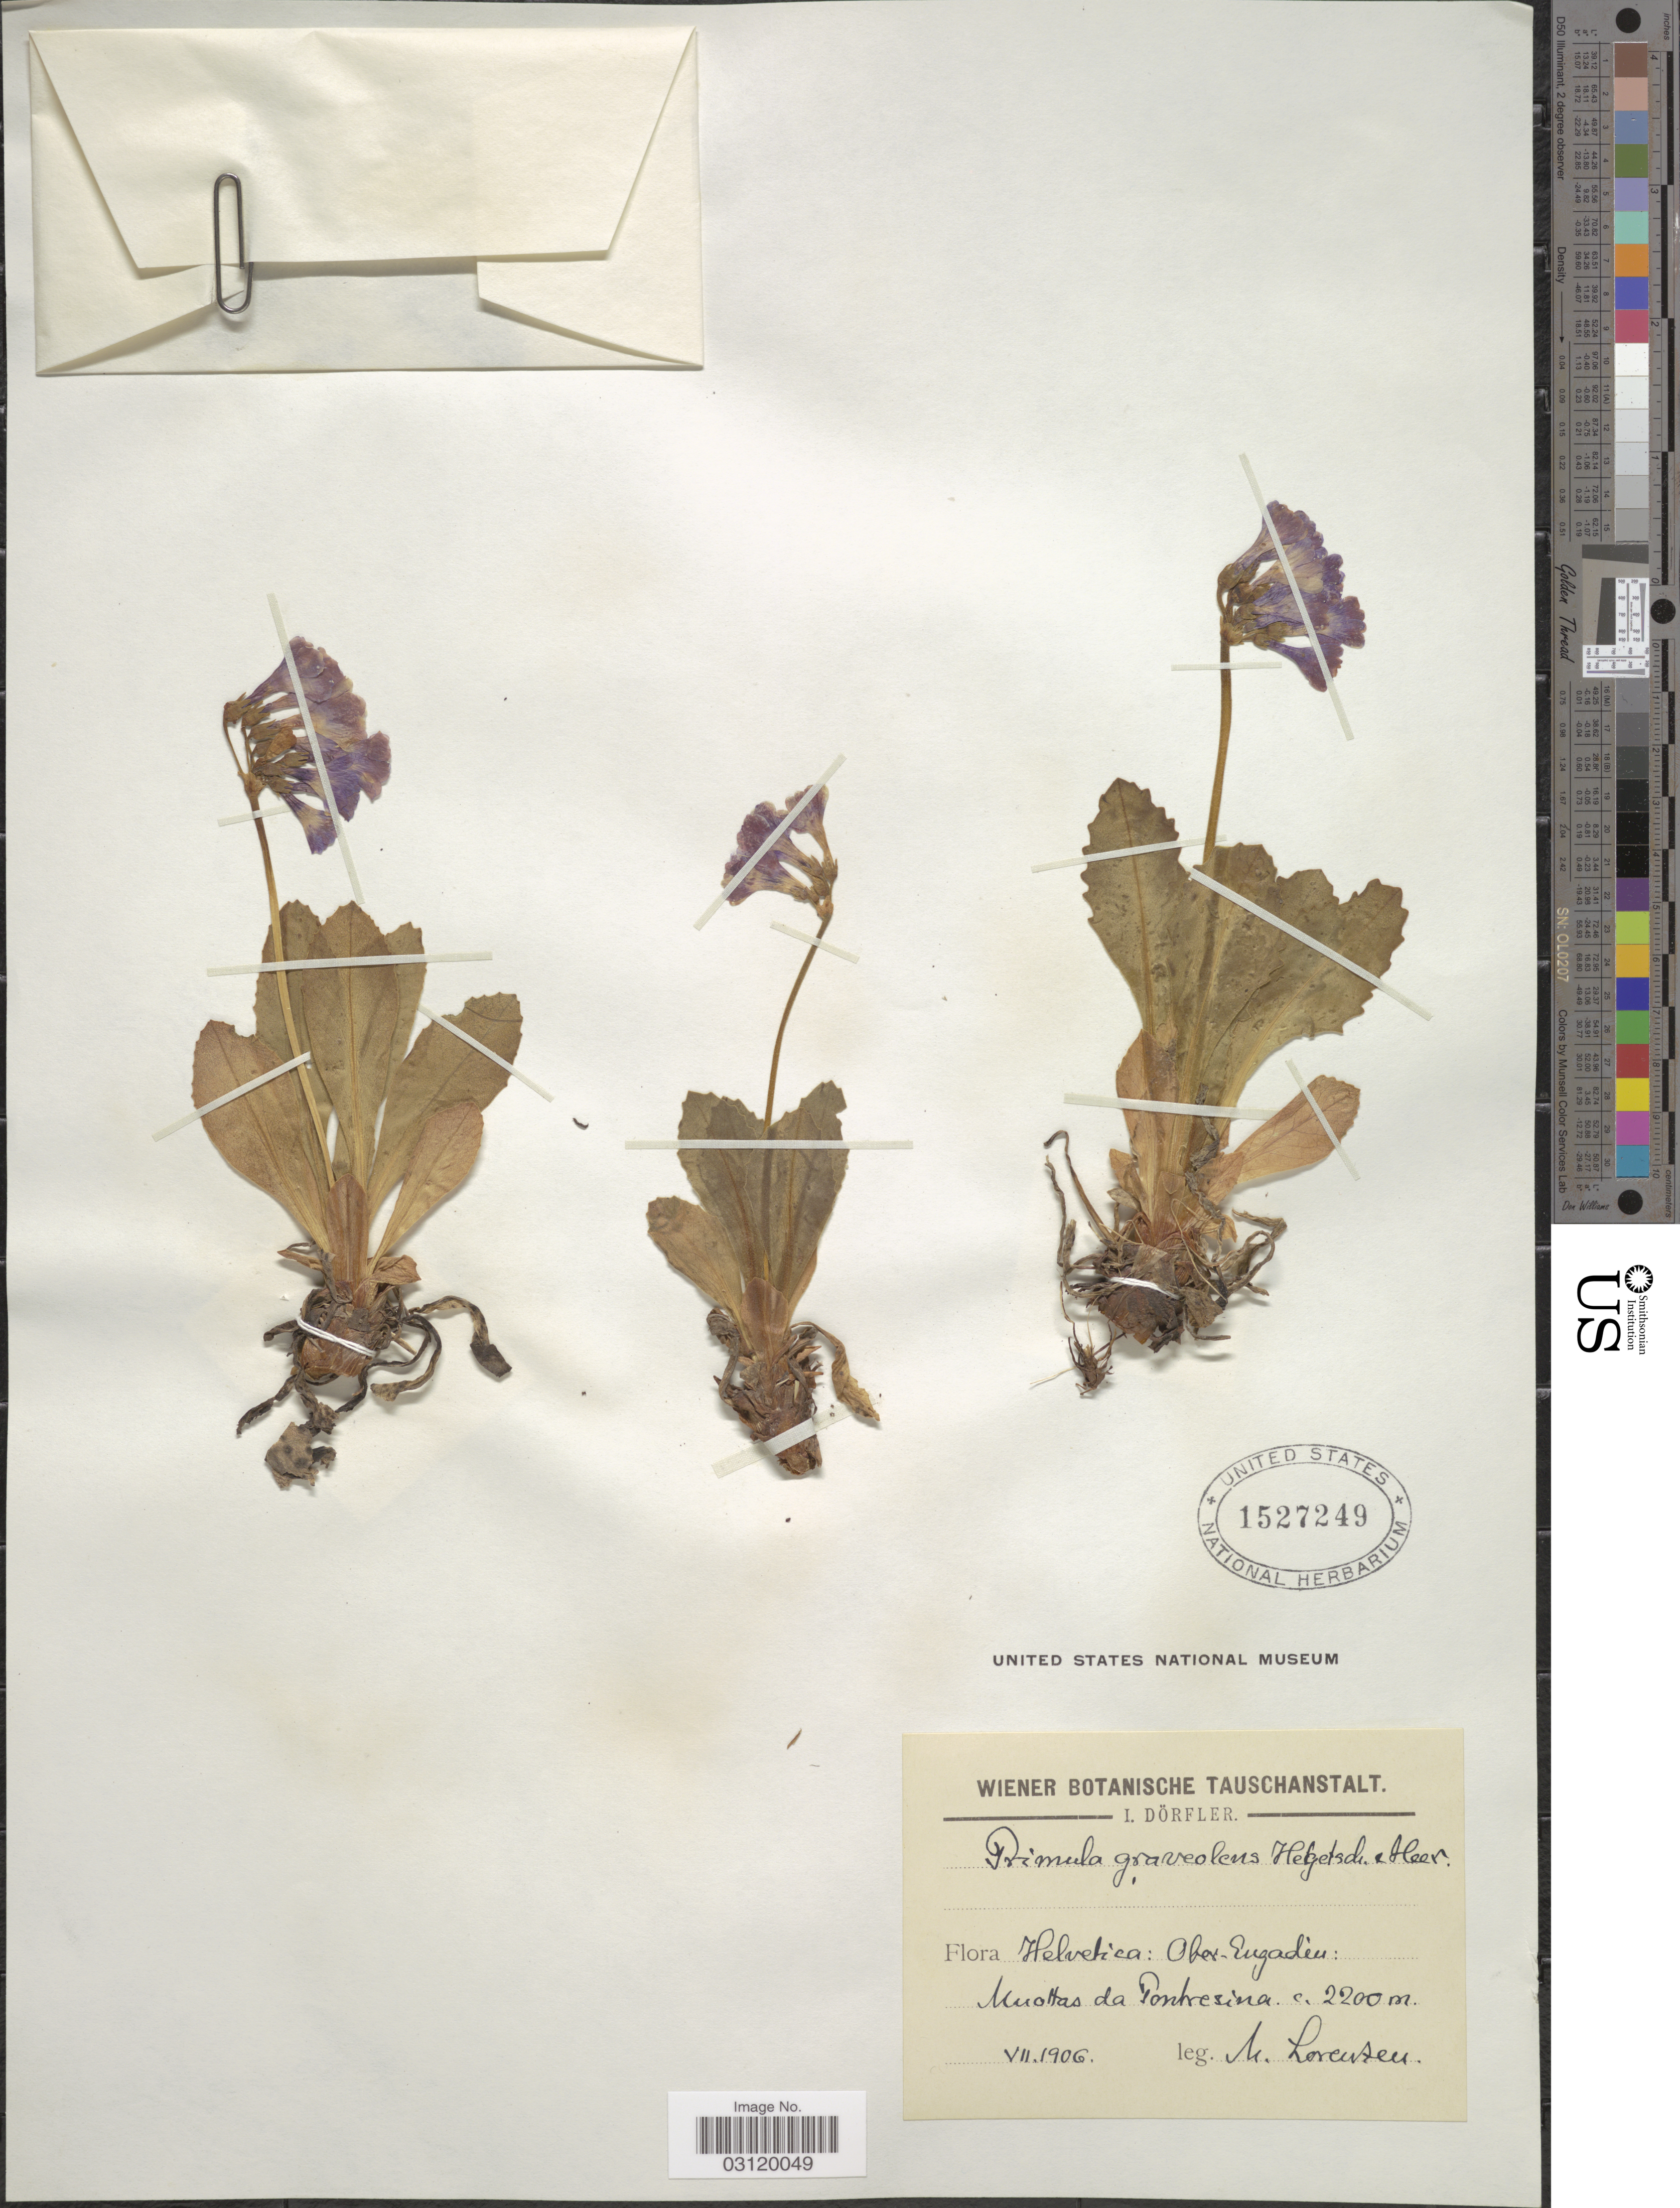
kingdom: Plantae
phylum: Tracheophyta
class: Magnoliopsida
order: Ericales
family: Primulaceae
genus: Primula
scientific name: Primula graveolens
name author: Hegetschw.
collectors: M. Lorenzen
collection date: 1906-07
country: Switzerland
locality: Helvetica: Ober-Engadén: Muottas da Pontresina.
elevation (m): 2200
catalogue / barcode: US 1527249